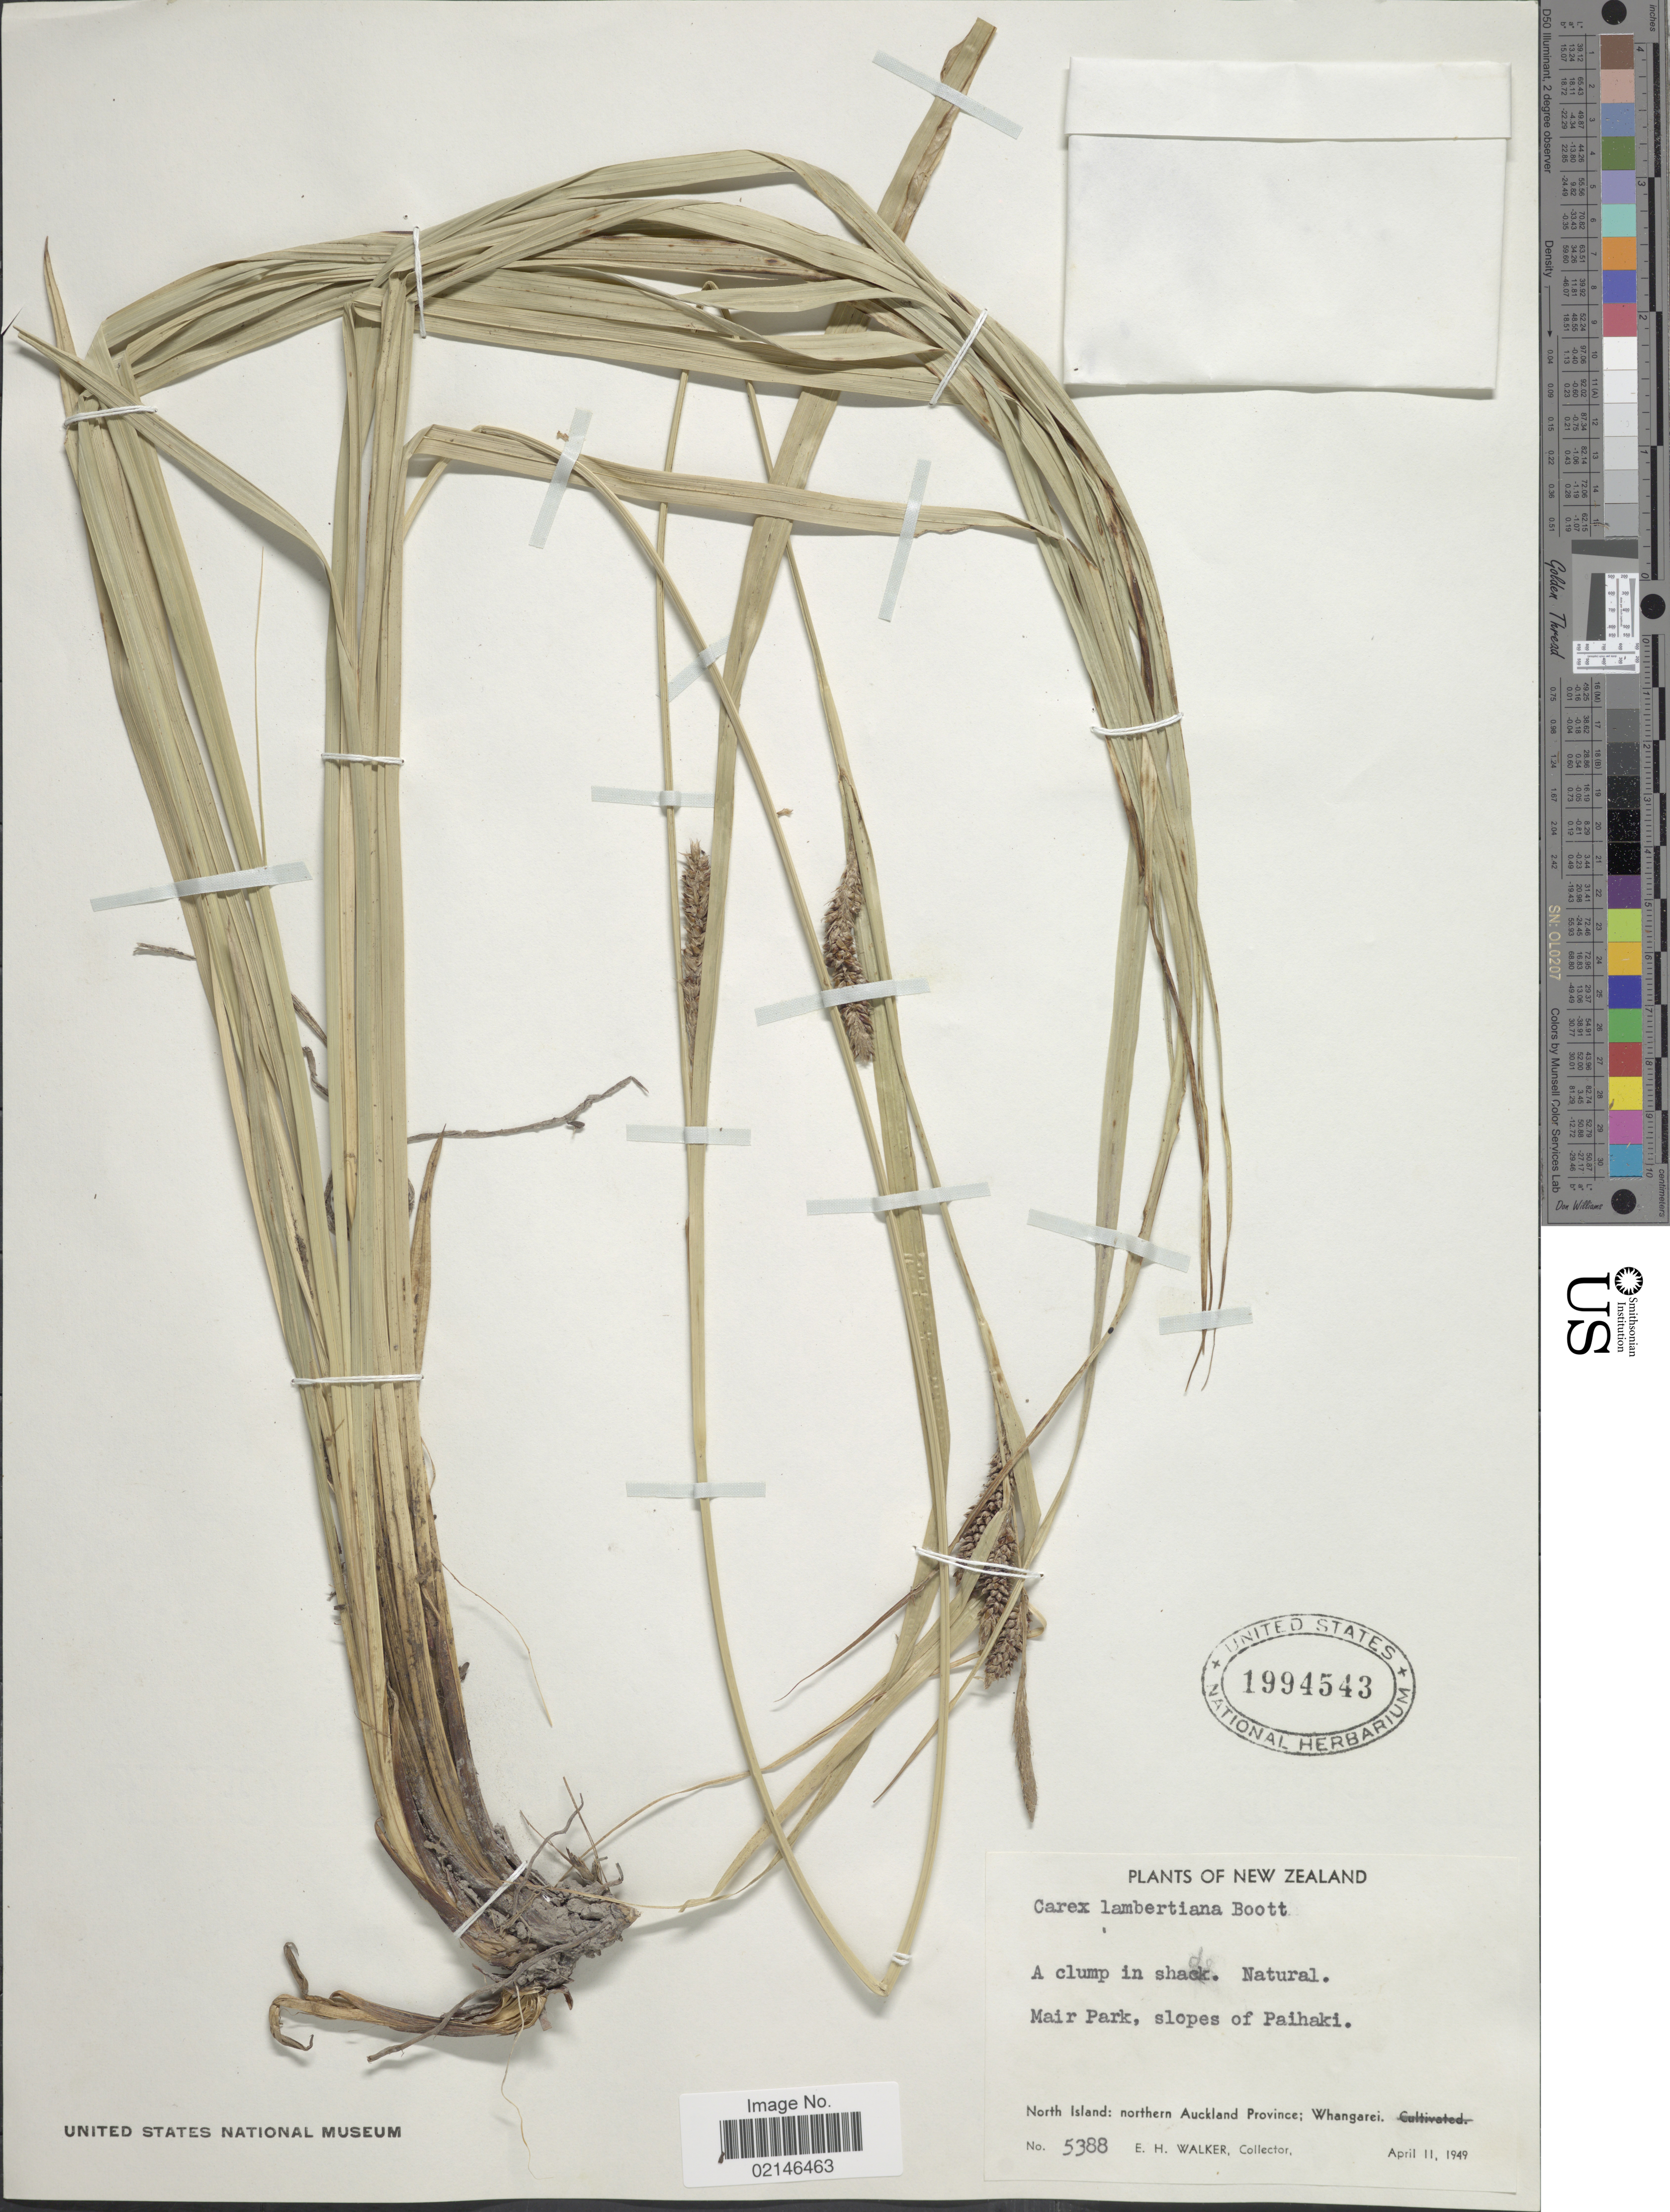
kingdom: Plantae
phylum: Tracheophyta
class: Liliopsida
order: Poales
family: Cyperaceae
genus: Carex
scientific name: Carex lambertiana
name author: Boott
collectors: E. H. Walker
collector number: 5388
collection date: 1949-04-11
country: New Zealand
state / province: Auckland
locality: Mair Park, slopes of Paihaki, North Island: northern Auckland Province; Whangarei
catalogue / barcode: US 1994543